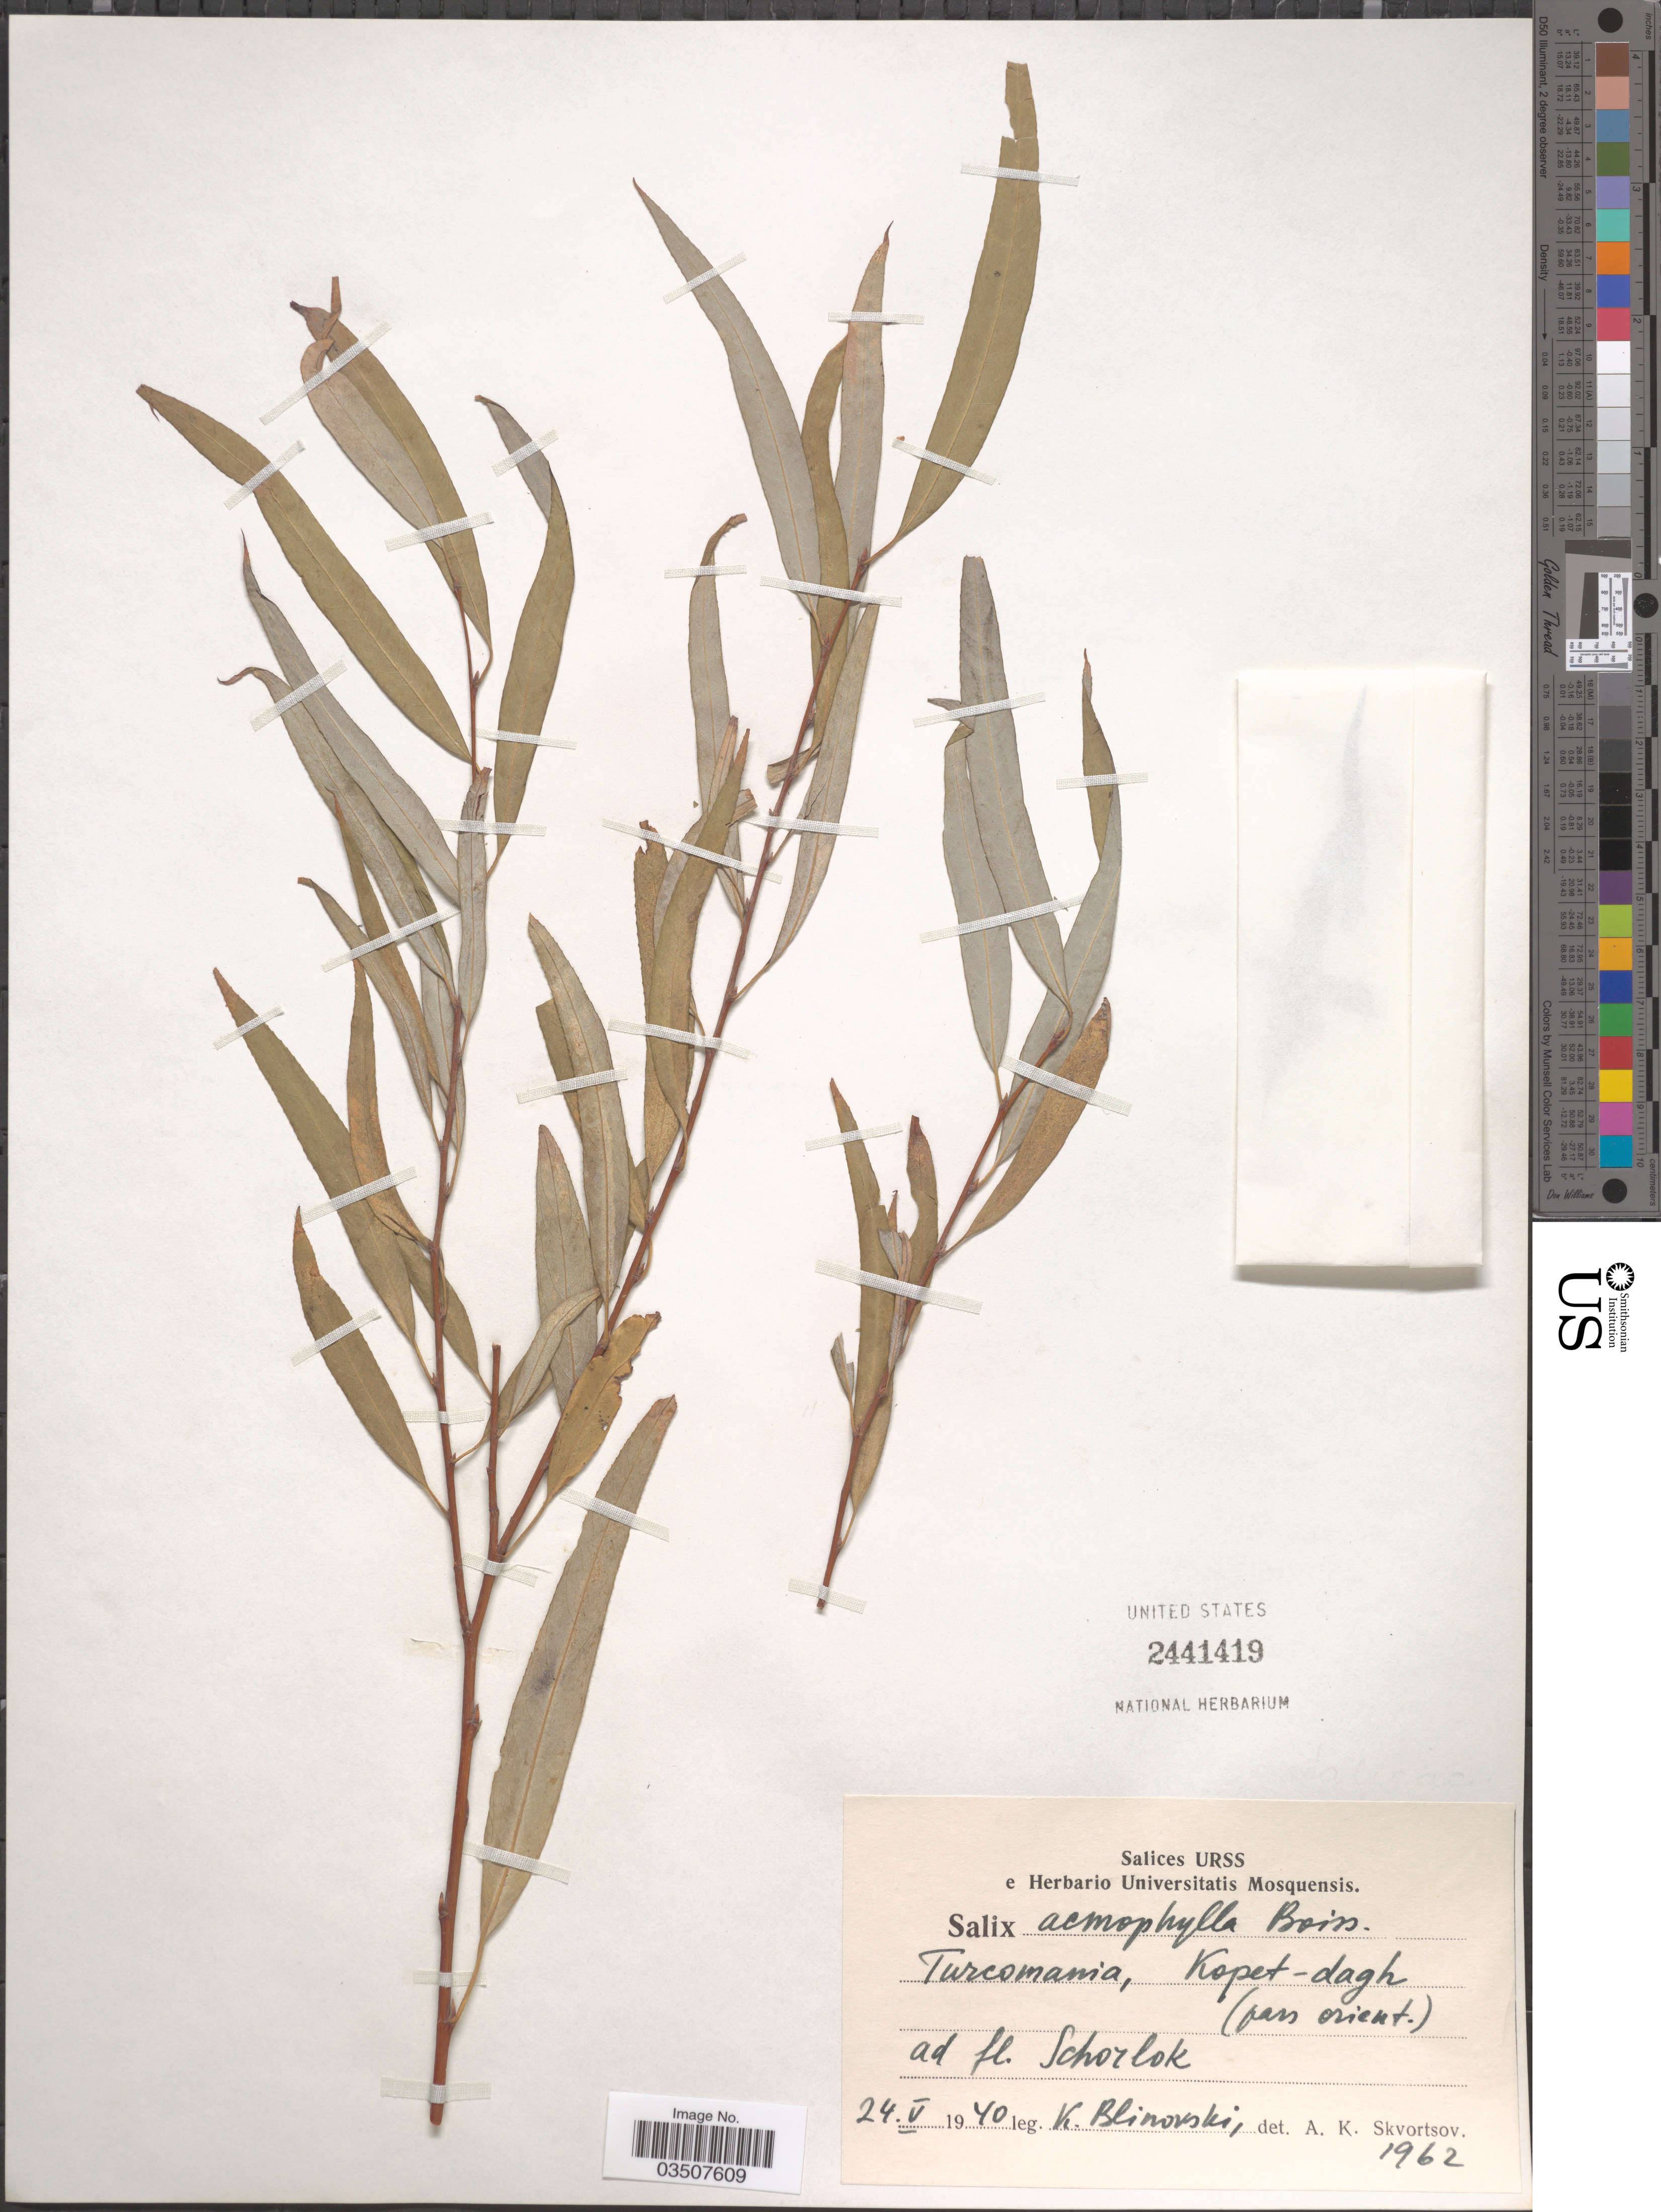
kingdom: Plantae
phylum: Tracheophyta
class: Magnoliopsida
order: Malpighiales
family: Salicaceae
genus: Salix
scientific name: Salix acmophylla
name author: Boiss.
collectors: K. Blinovski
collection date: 1940-05-24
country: Iran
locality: Turcomania, Kopet-dagh (pars orient.). Ad fl. Schorlok.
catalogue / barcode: US 2441419